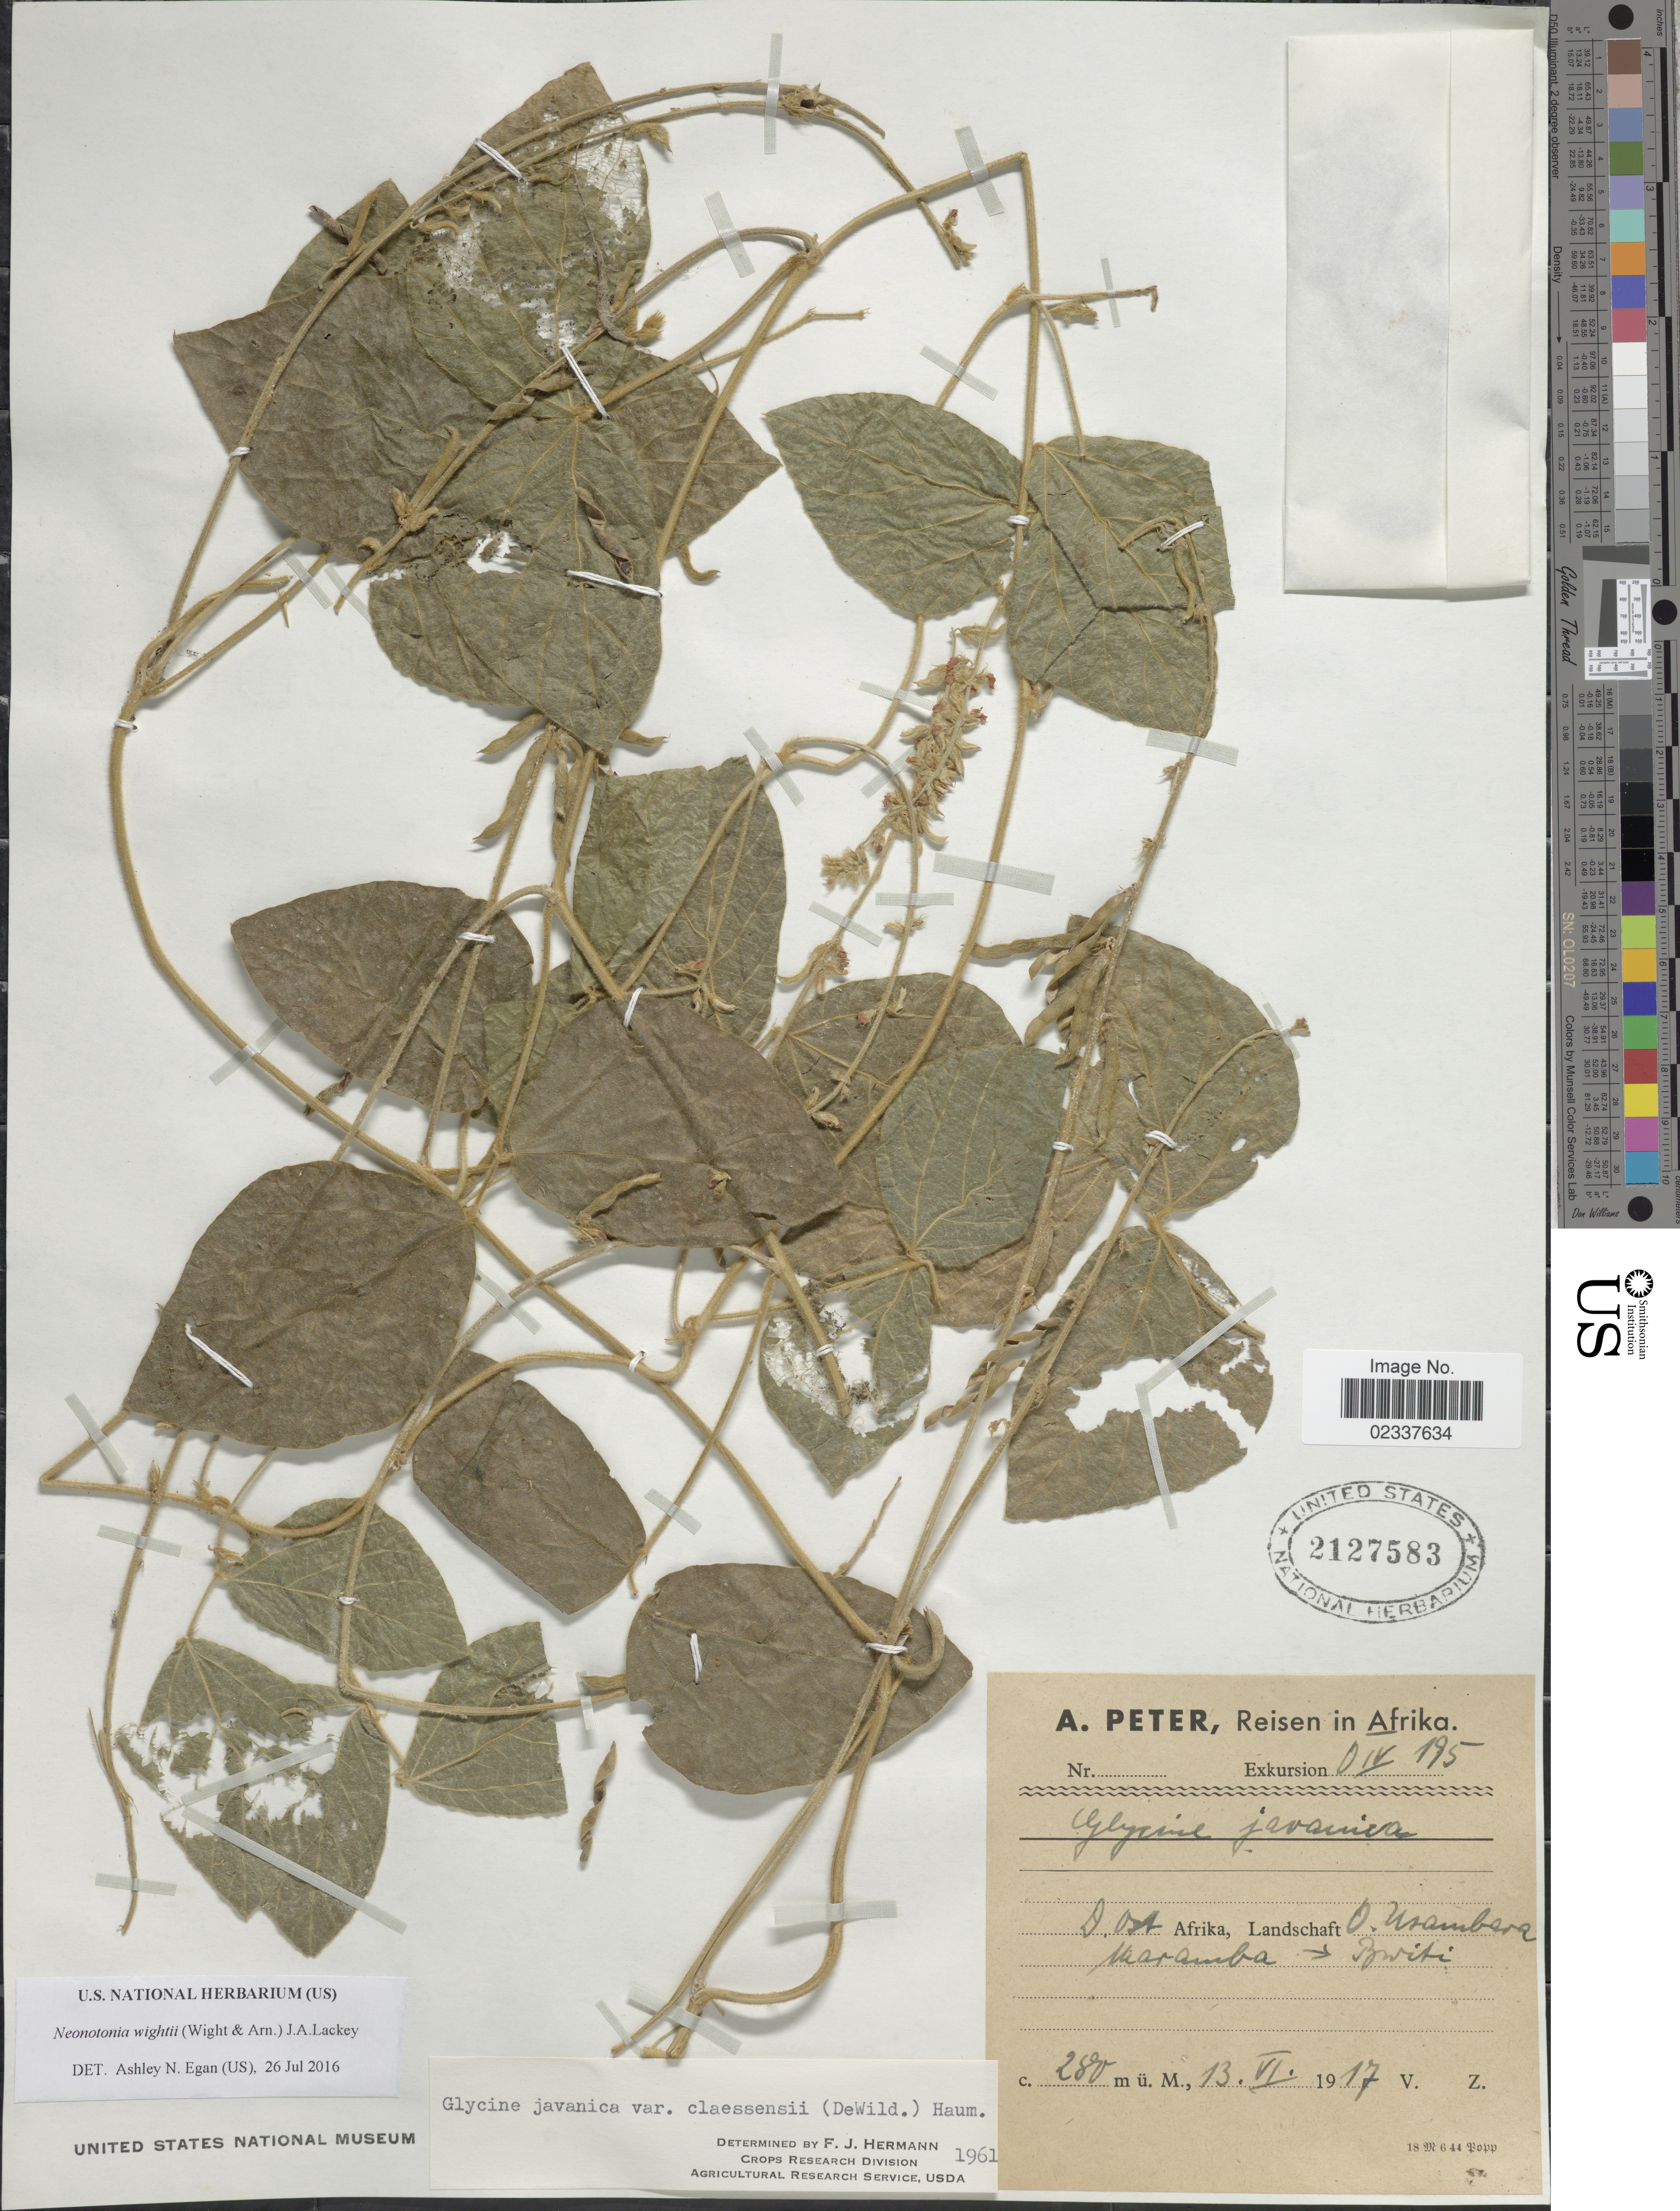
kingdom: Plantae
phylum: Tracheophyta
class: Magnoliopsida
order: Fabales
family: Fabaceae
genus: Neonotonia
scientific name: Neonotonia wightii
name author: (Arn.) J.A. Lackey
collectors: A. Peter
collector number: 0 IV 195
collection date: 1917-06-13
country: Tanzania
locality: Afrika, D. Ost Afrika, Landschaft O. Usambara Maramba - Bwiti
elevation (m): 280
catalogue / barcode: US 2127583